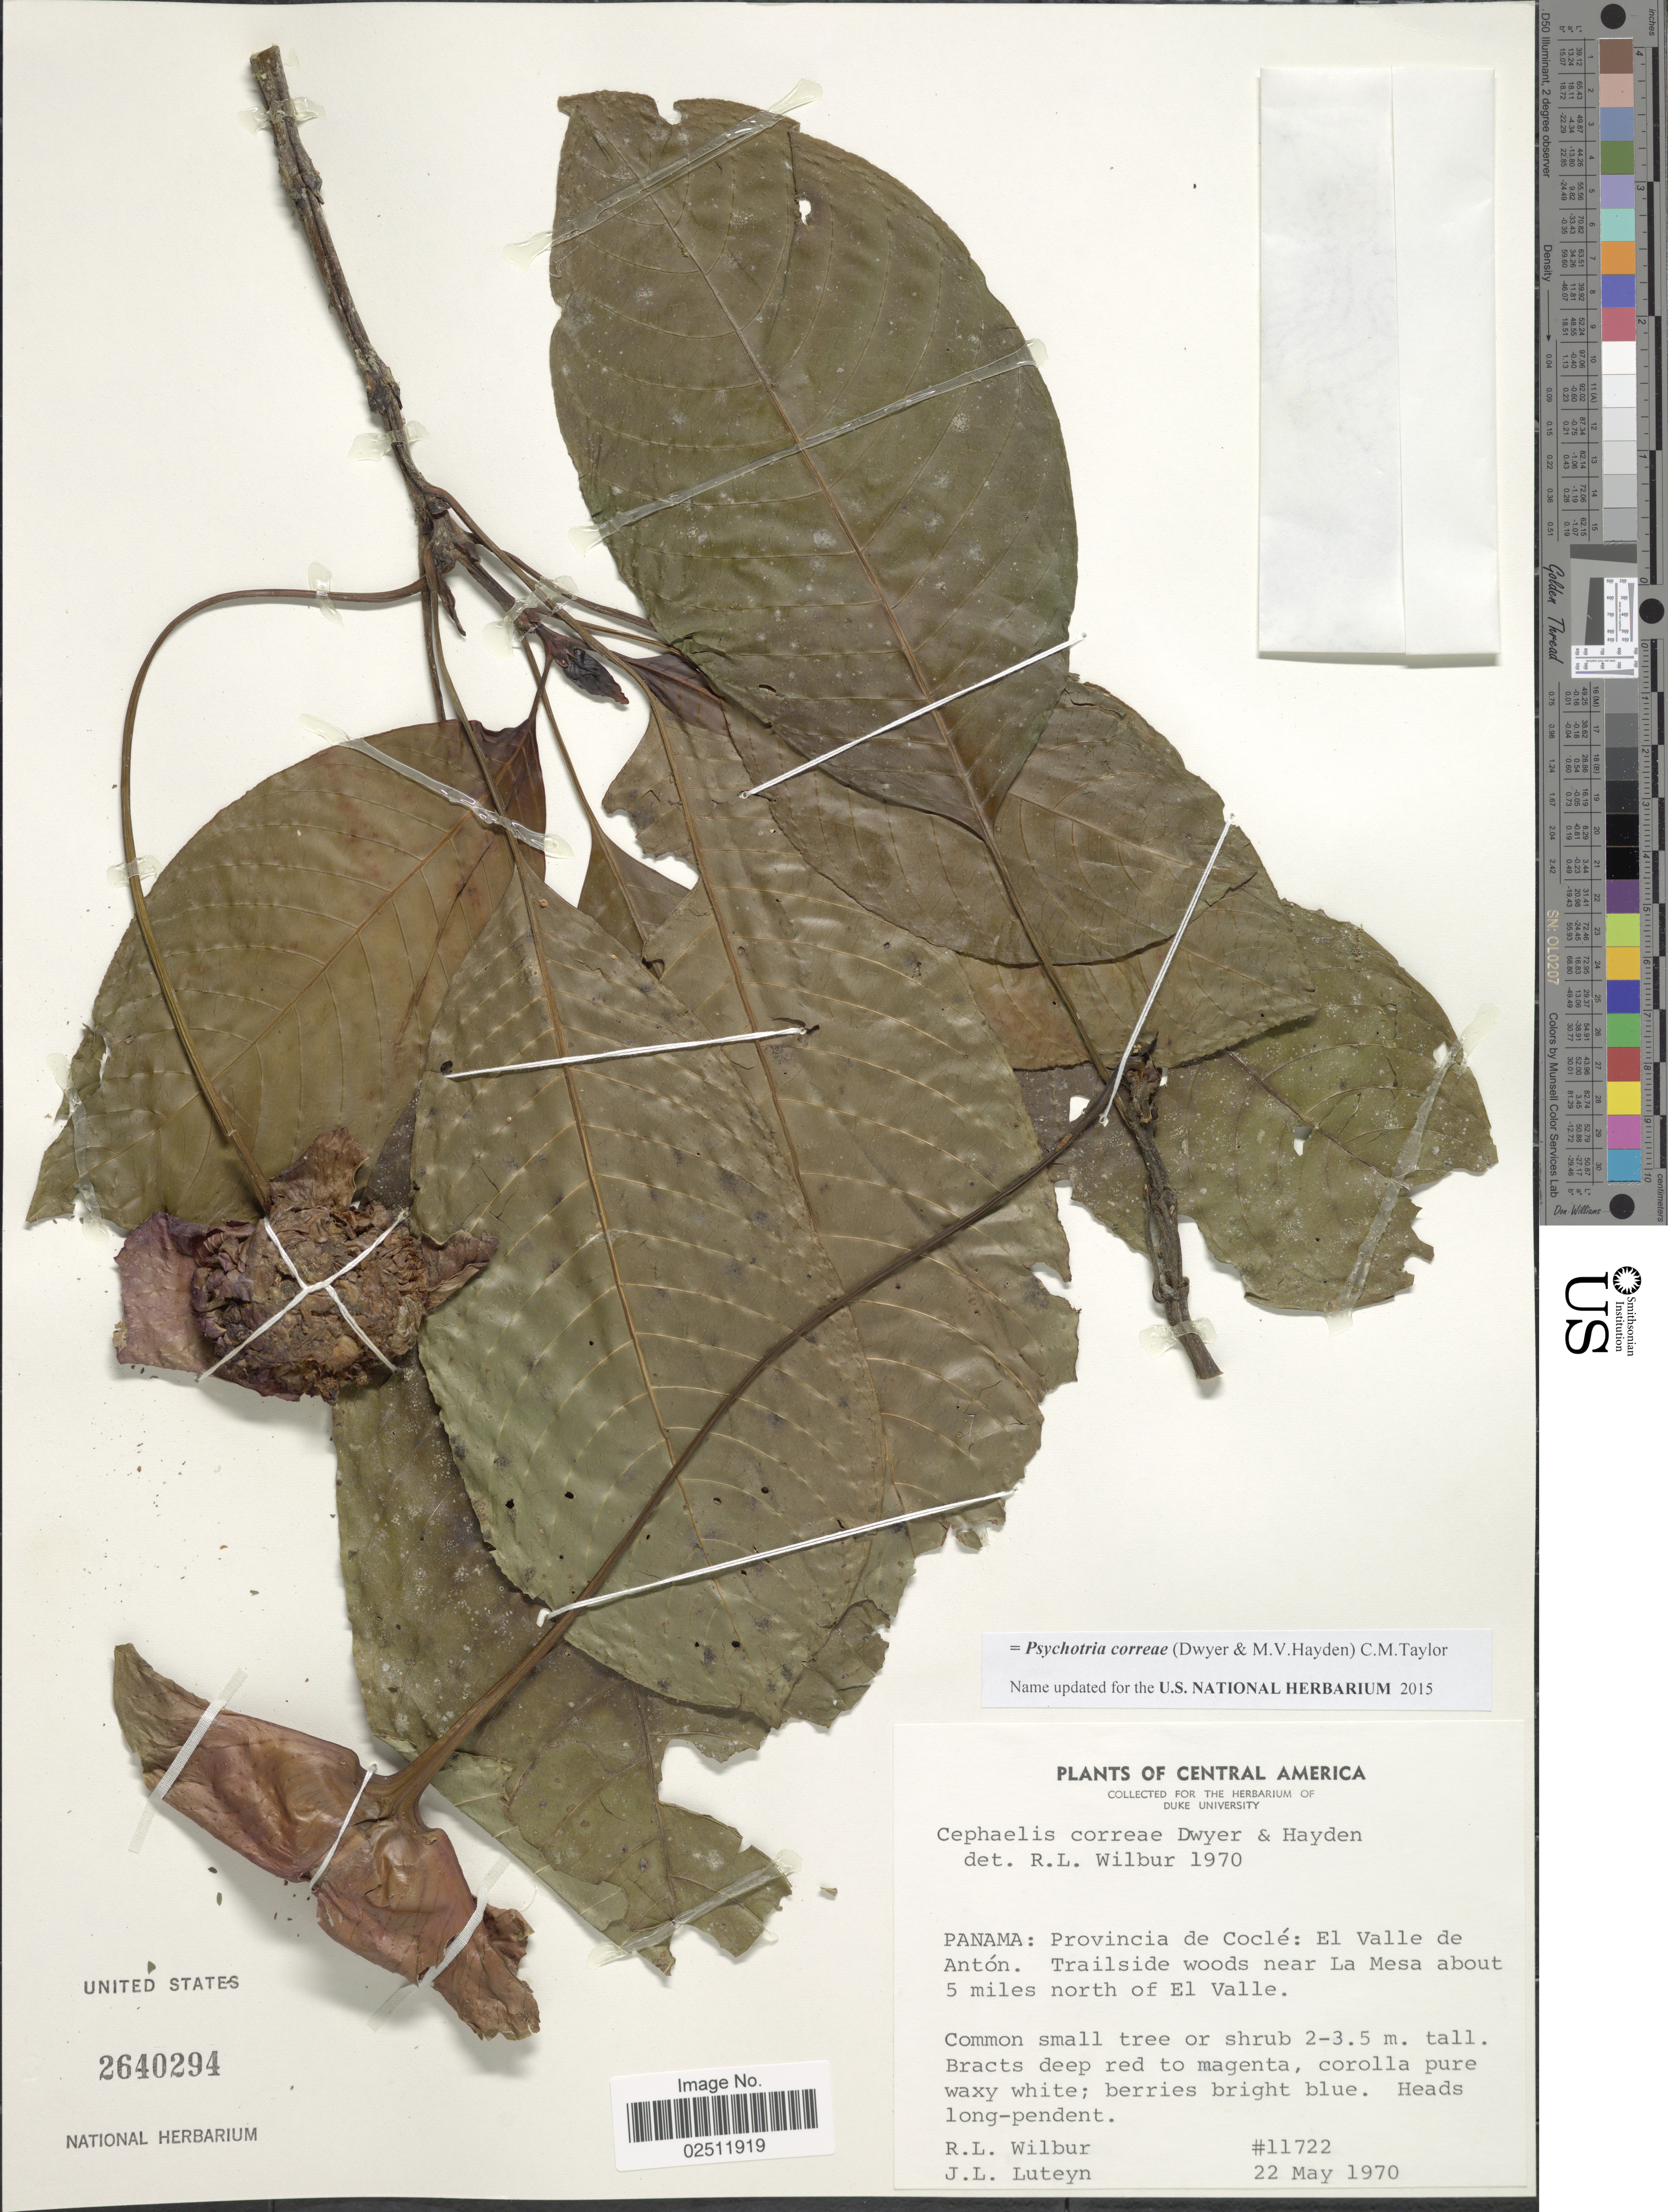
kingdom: Plantae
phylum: Tracheophyta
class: Magnoliopsida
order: Gentianales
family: Rubiaceae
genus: Psychotria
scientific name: Psychotria correae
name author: (Dwyer & M.V. Hayden) C.M. Taylor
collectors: R. L. Wilbur & J. L. Luteyn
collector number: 11722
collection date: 1970-05-22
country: Panama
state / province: Coclé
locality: El Valle de Antón. Trailside woods near La Mesa about 5 miles north of El Valle.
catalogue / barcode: US 2640294